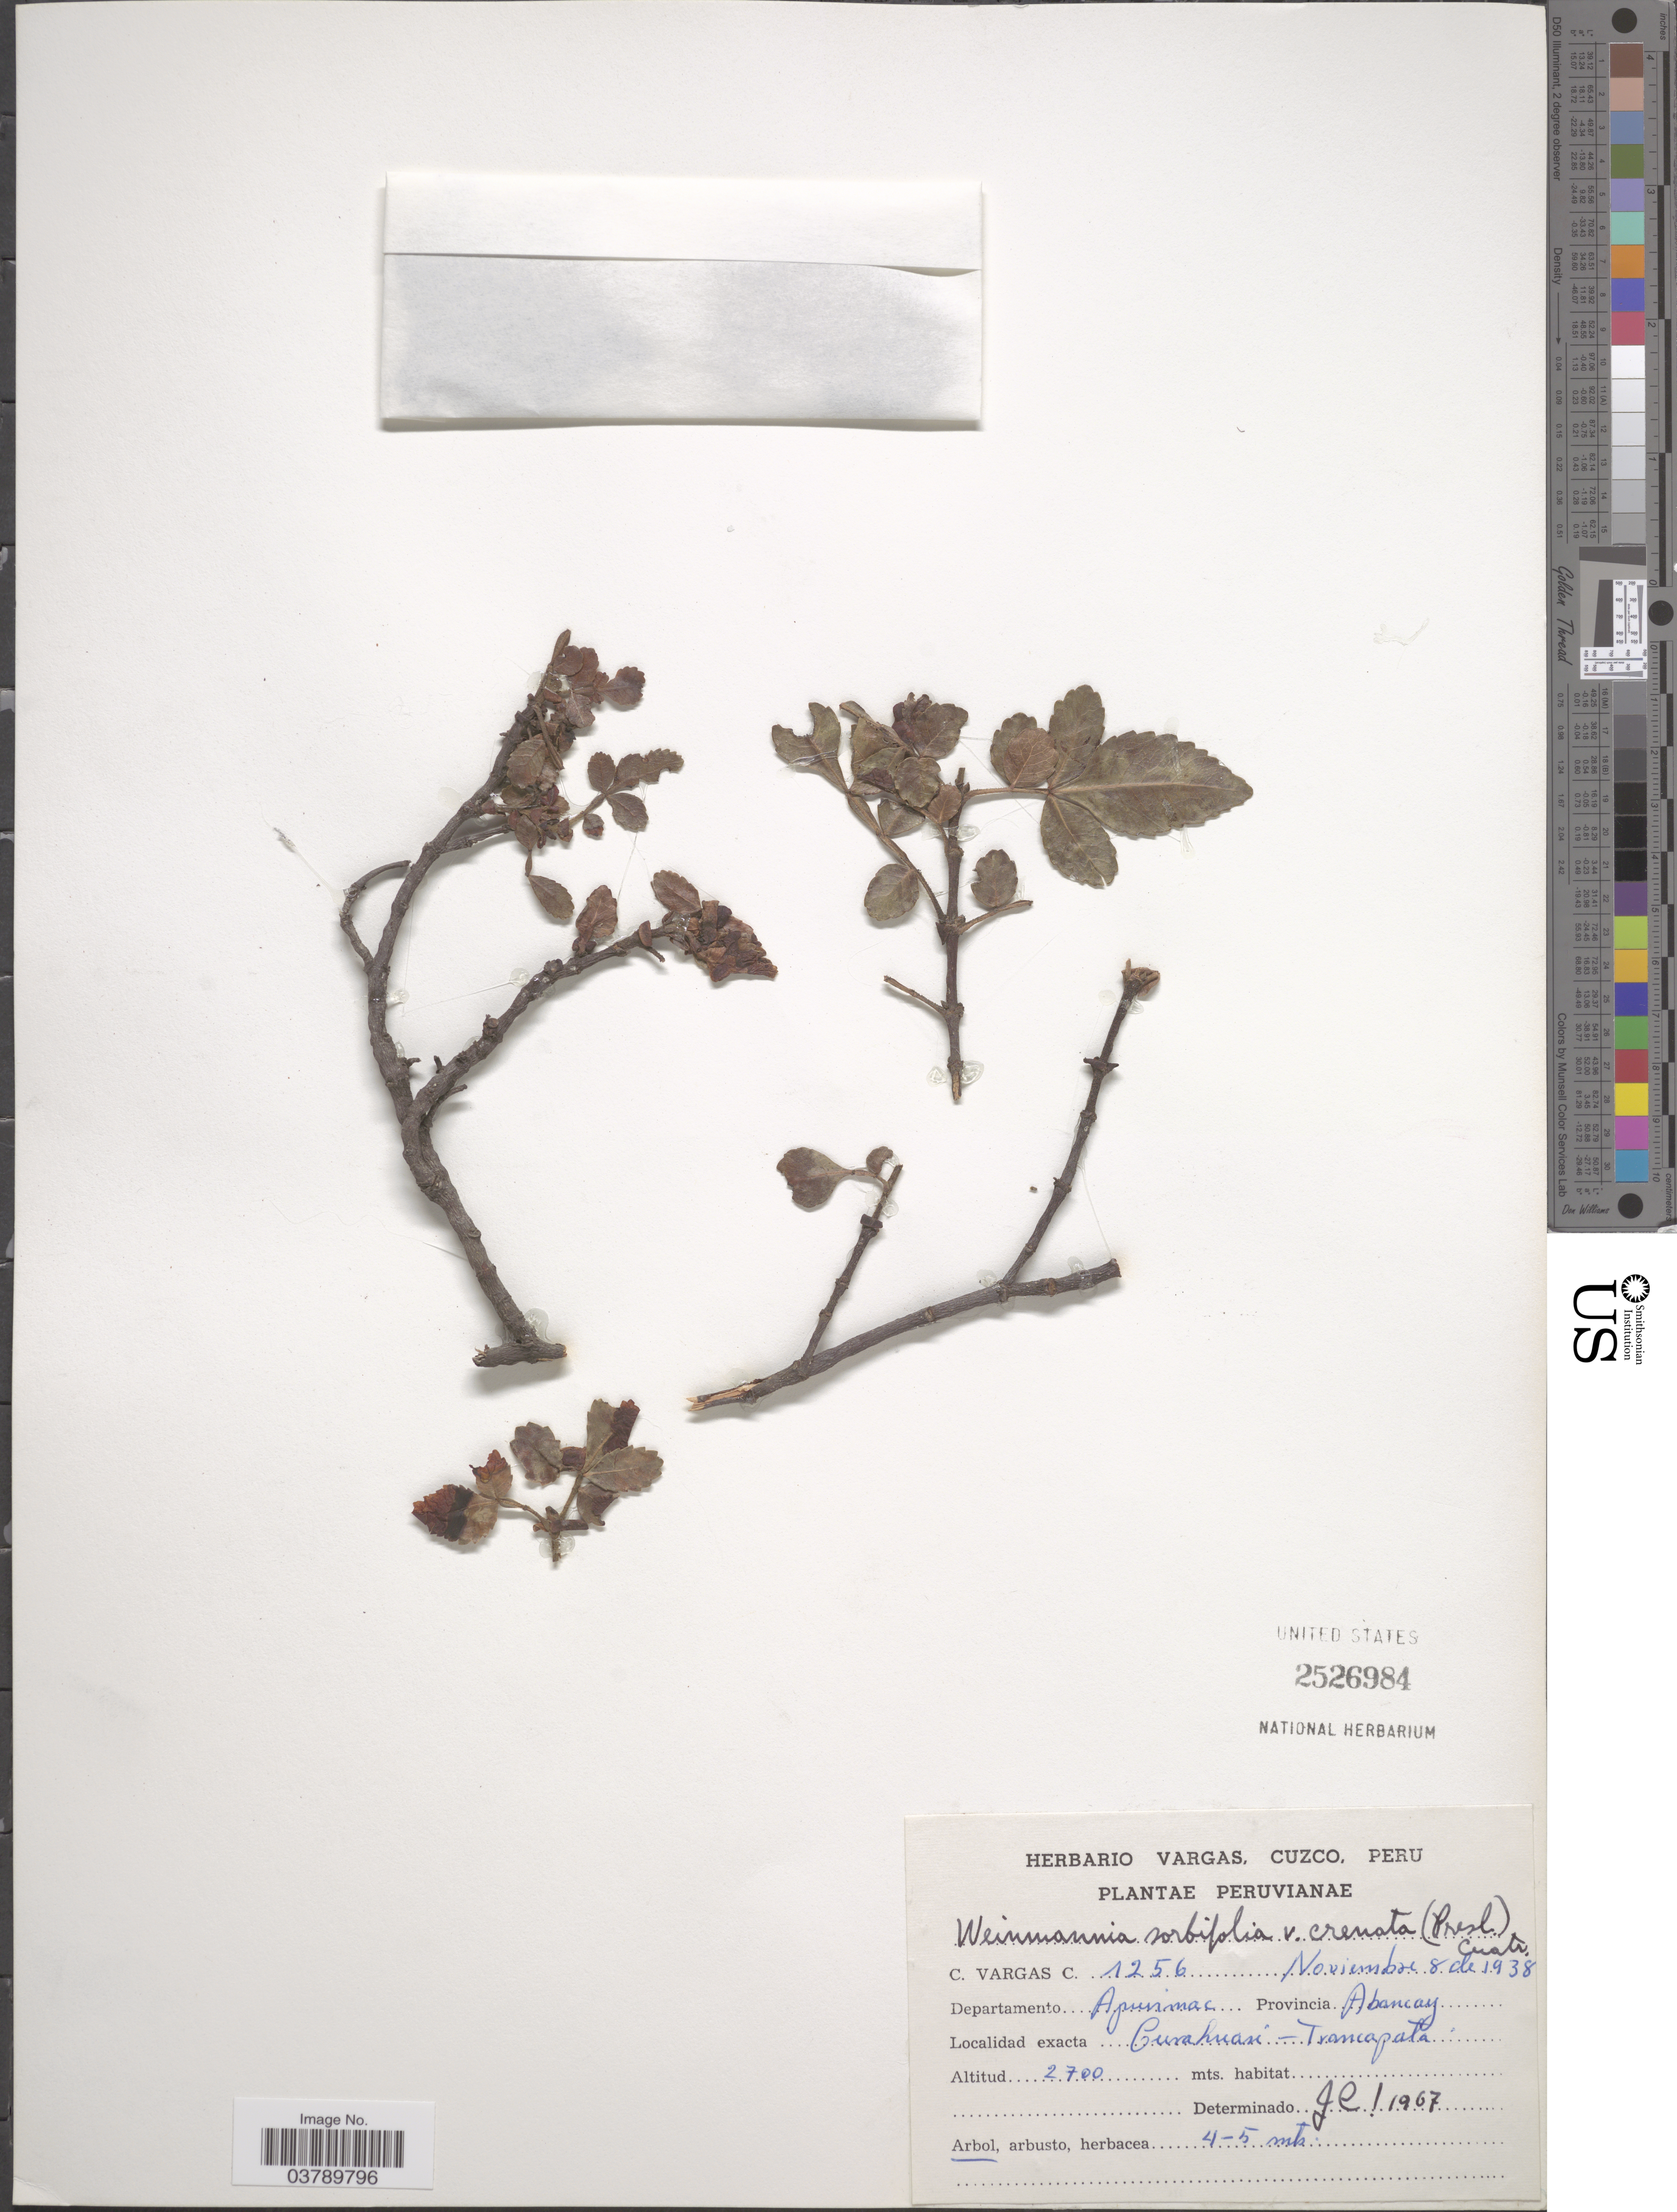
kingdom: Plantae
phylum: Tracheophyta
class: Magnoliopsida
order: Oxalidales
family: Cunoniaceae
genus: Weinmannia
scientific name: Weinmannia sorbifolia var. crenata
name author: Kunth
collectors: C. Vargas Calderón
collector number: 1256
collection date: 1938-11-08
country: Peru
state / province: Apurímac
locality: Departamento Apurimac. Provincia Abancay. Curahuasi-Trancapata.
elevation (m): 2700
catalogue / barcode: US 2526984